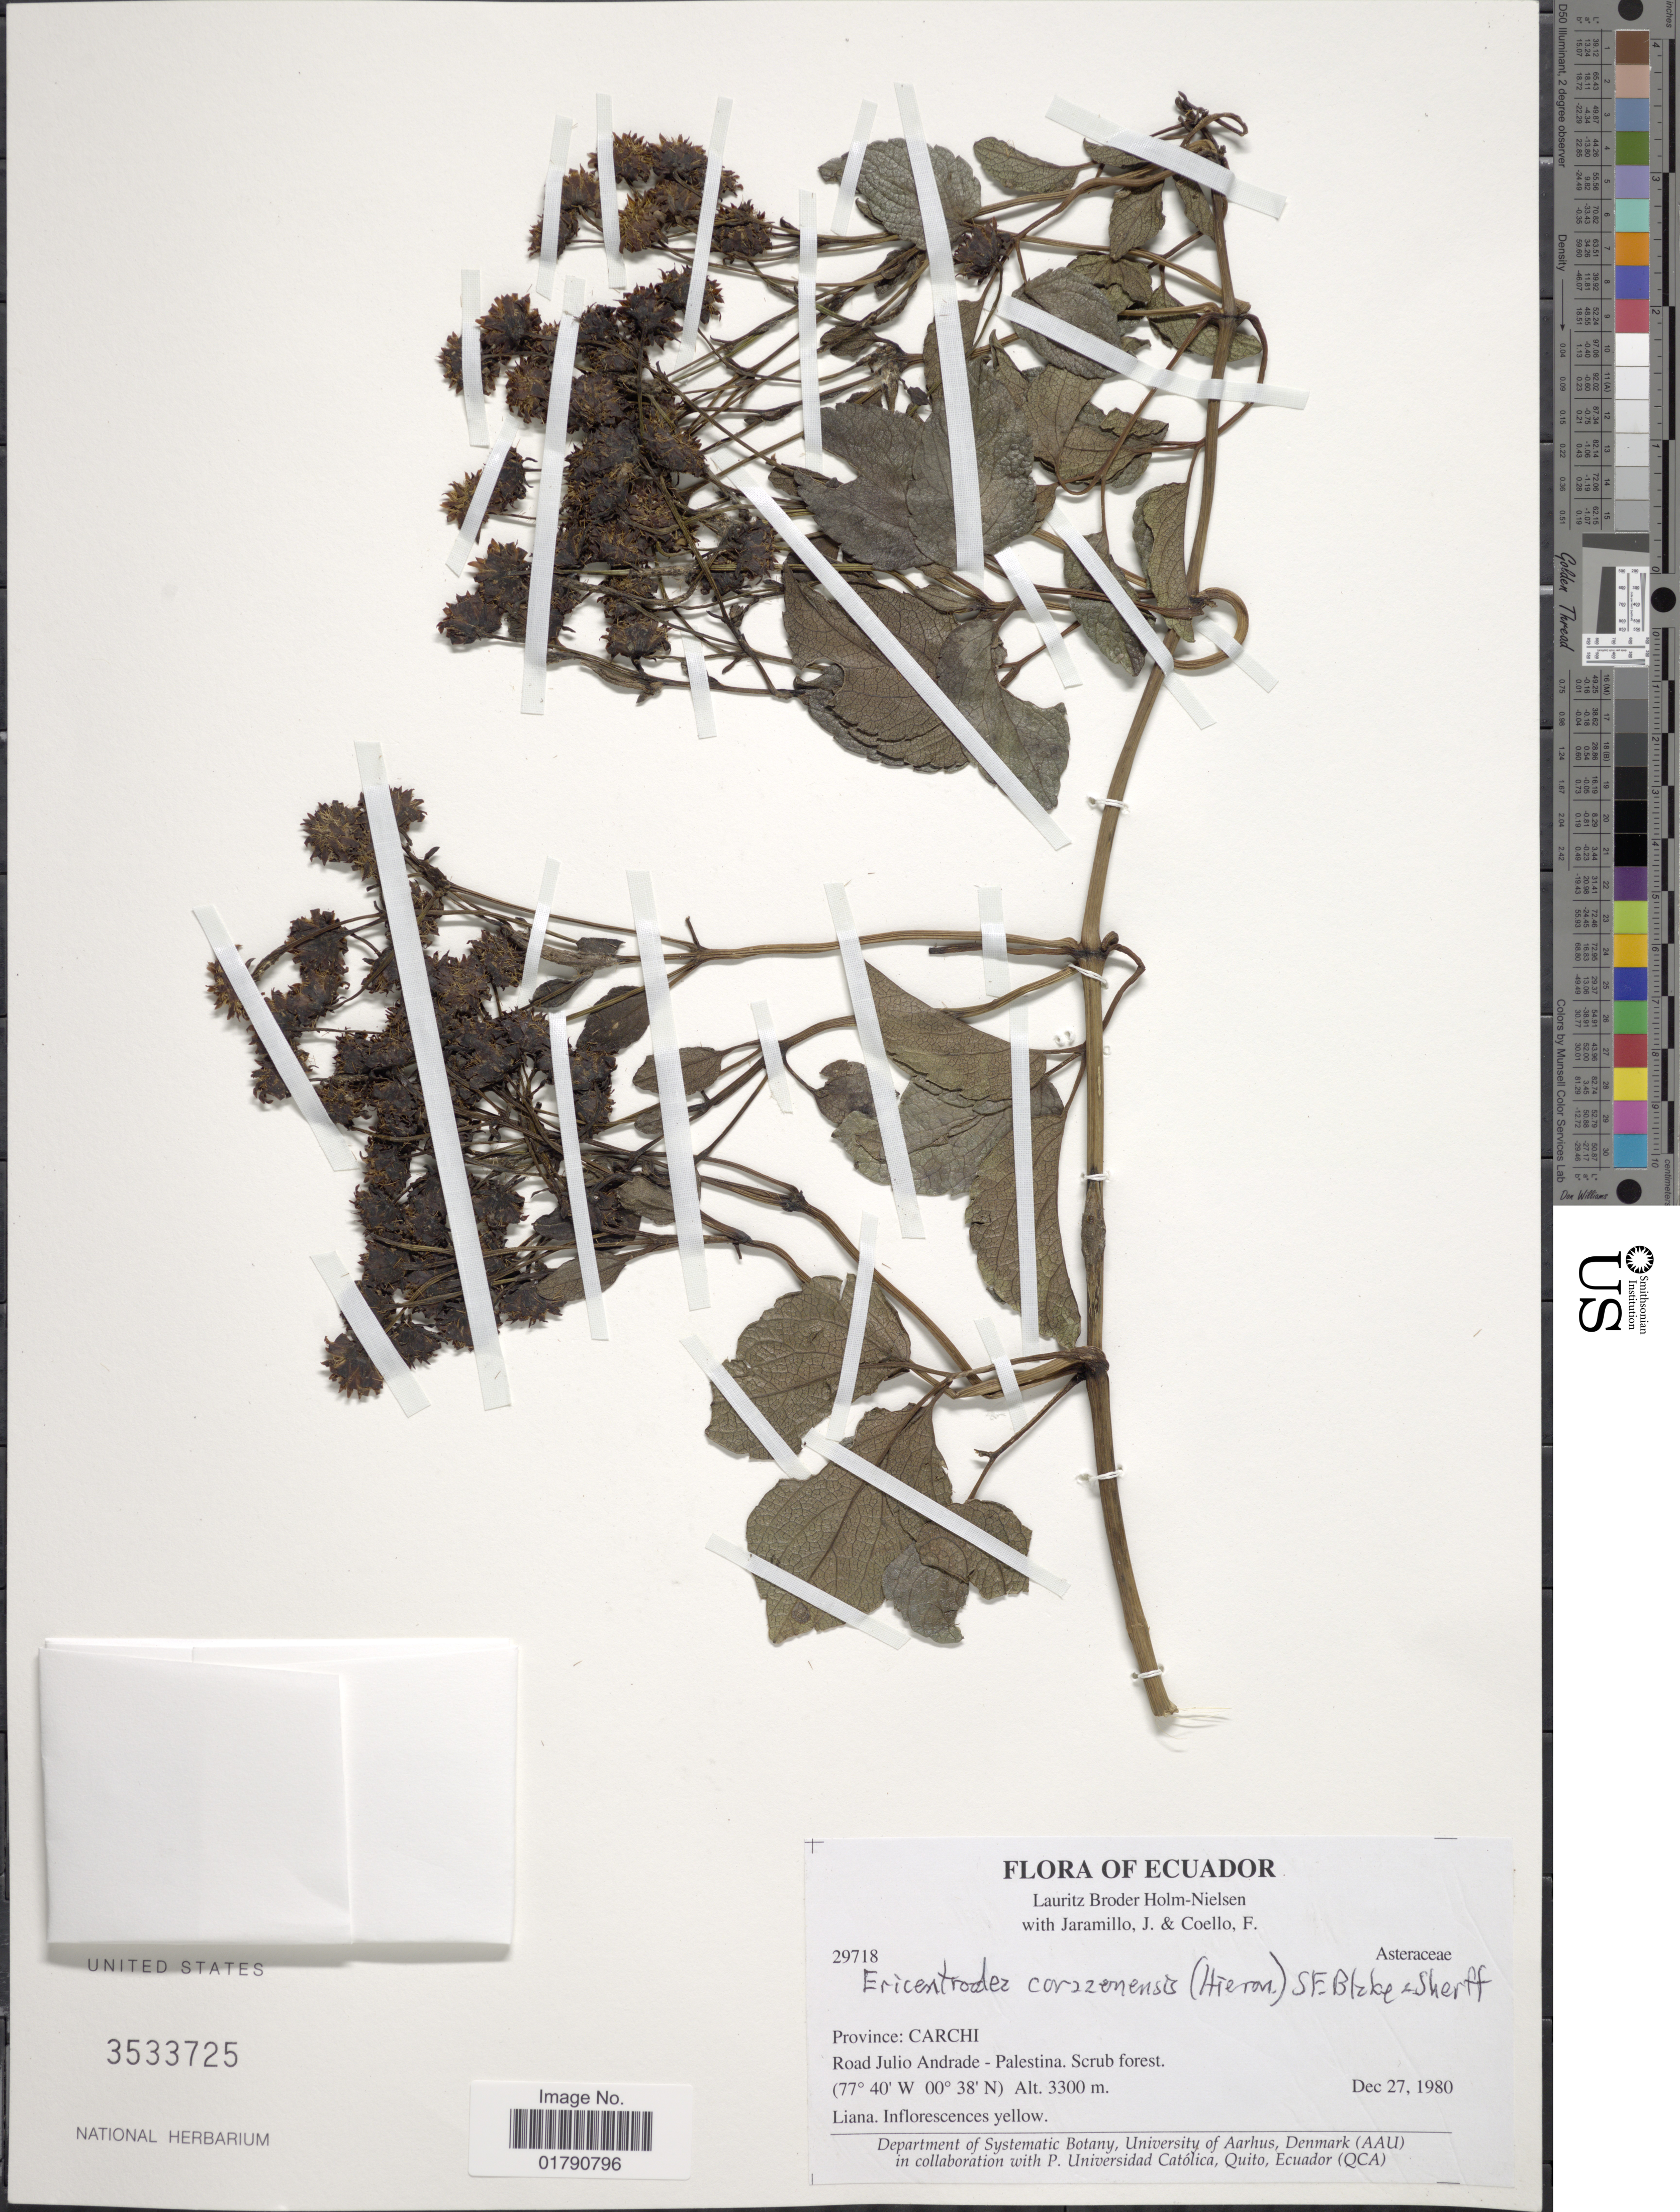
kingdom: Plantae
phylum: Tracheophyta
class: Magnoliopsida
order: Asterales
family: Asteraceae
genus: Ericentrodea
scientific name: Ericentrodea corazonensis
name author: (Hieron.) S.F. Blake & Sherff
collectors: L. B. Holm-Nielsen, J. Jaramillo & F. Coello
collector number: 29718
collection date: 1980-12-27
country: Ecuador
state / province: Carchi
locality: Road Julio Andrade-Palestina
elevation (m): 3300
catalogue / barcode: US 3533725